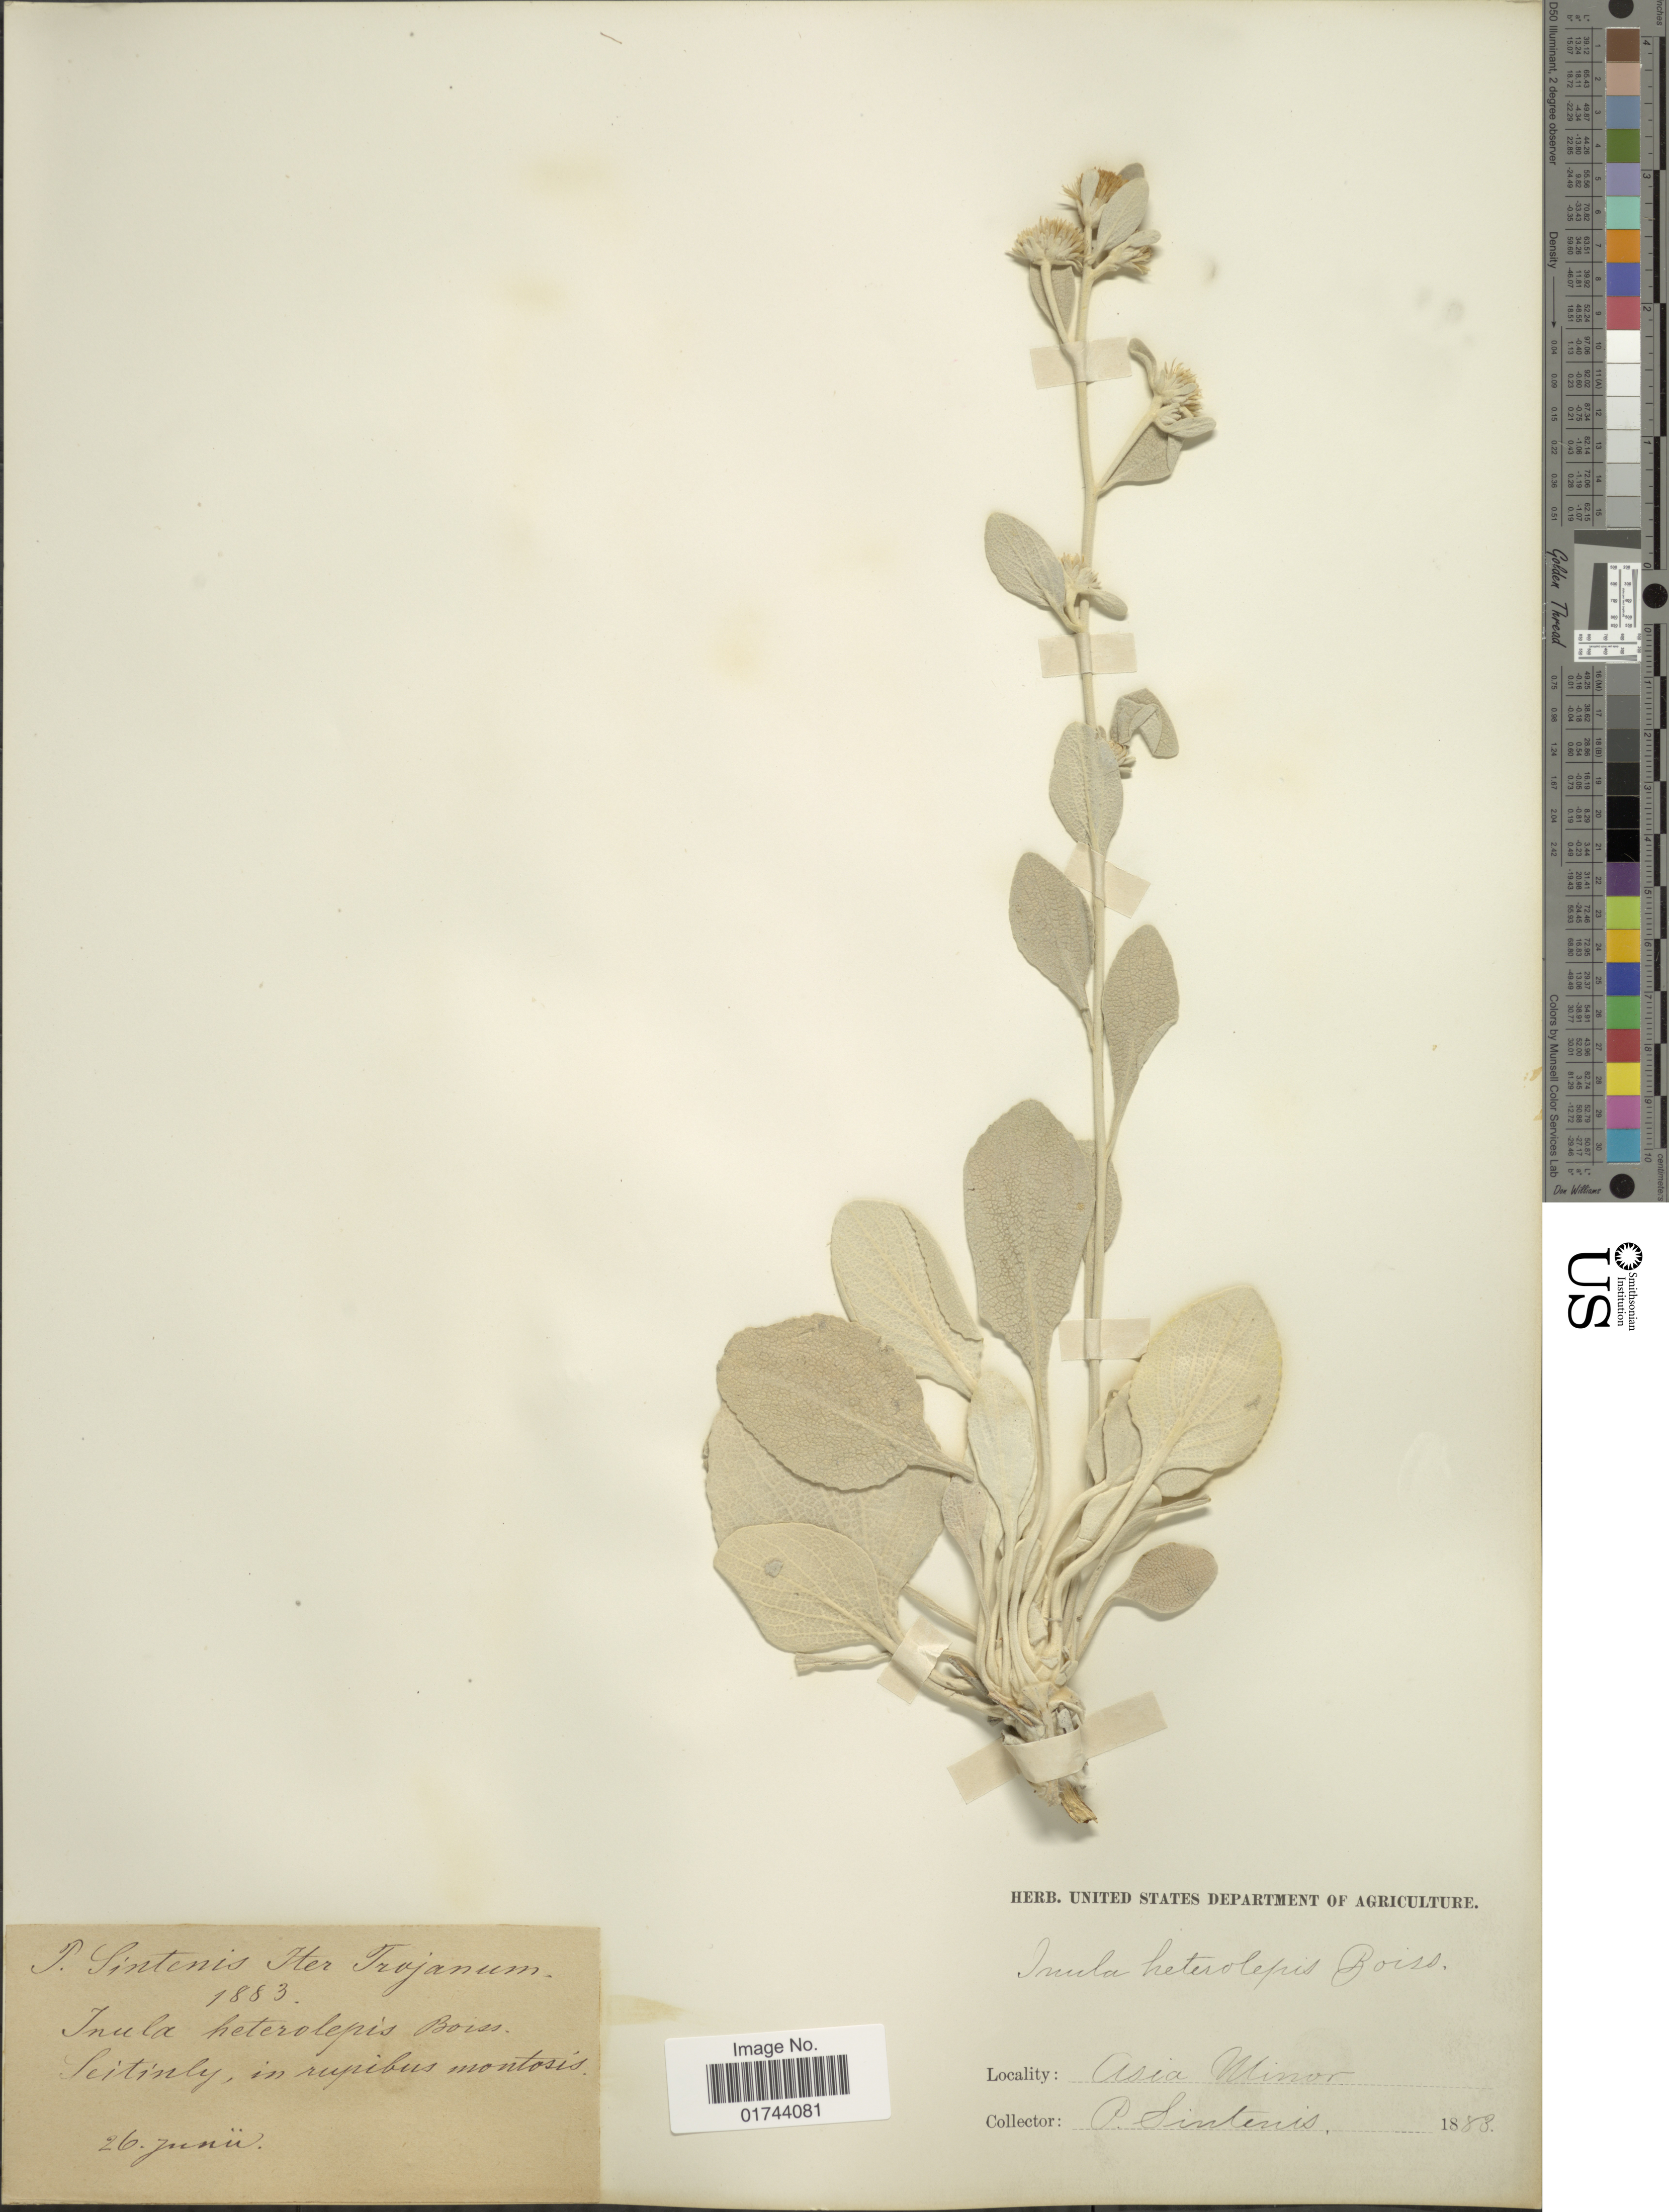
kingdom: Plantae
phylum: Tracheophyta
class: Magnoliopsida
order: Asterales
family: Asteraceae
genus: Inula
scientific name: Inula heterolepis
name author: Boiss.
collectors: P. Sintenis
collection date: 1883-06-26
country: Turkey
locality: Asia Minor